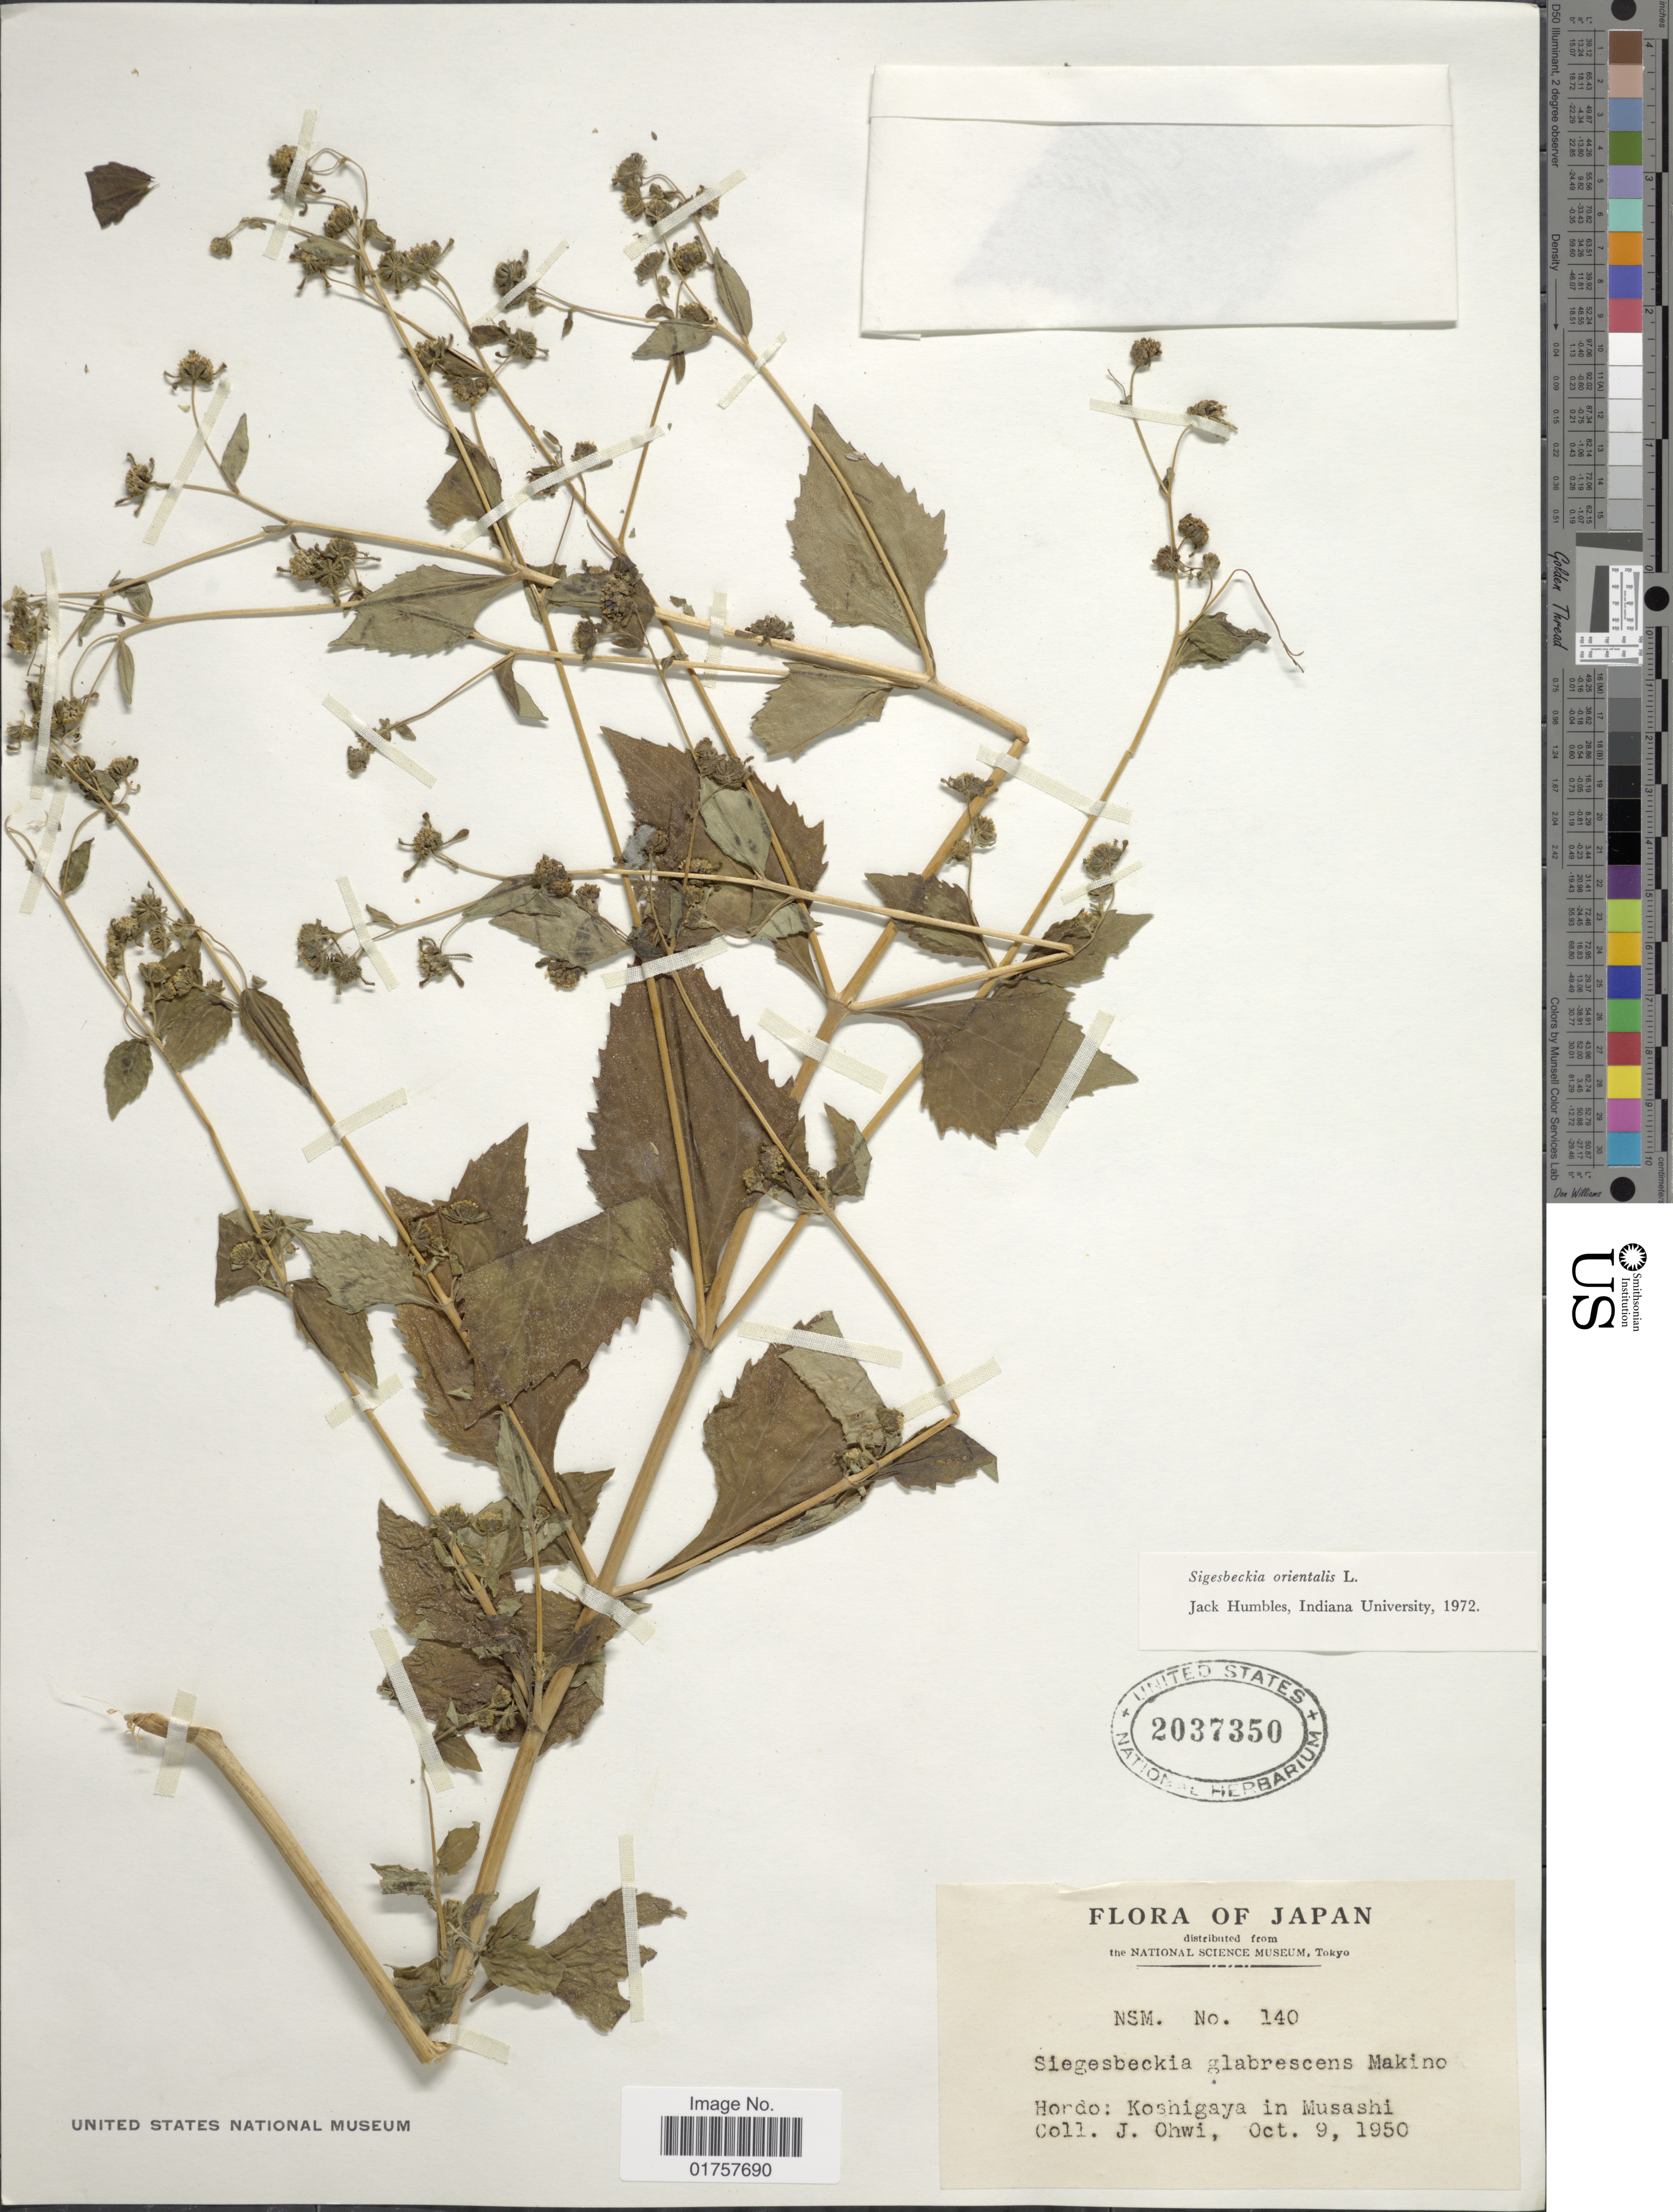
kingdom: Plantae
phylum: Tracheophyta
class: Magnoliopsida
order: Asterales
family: Asteraceae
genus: Sigesbeckia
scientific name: Sigesbeckia orientalis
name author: L.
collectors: J. Ohwi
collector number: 140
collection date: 1950-10-09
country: Japan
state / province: Saitama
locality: Hondo: Koshigaya in Musashi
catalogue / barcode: US 2037350